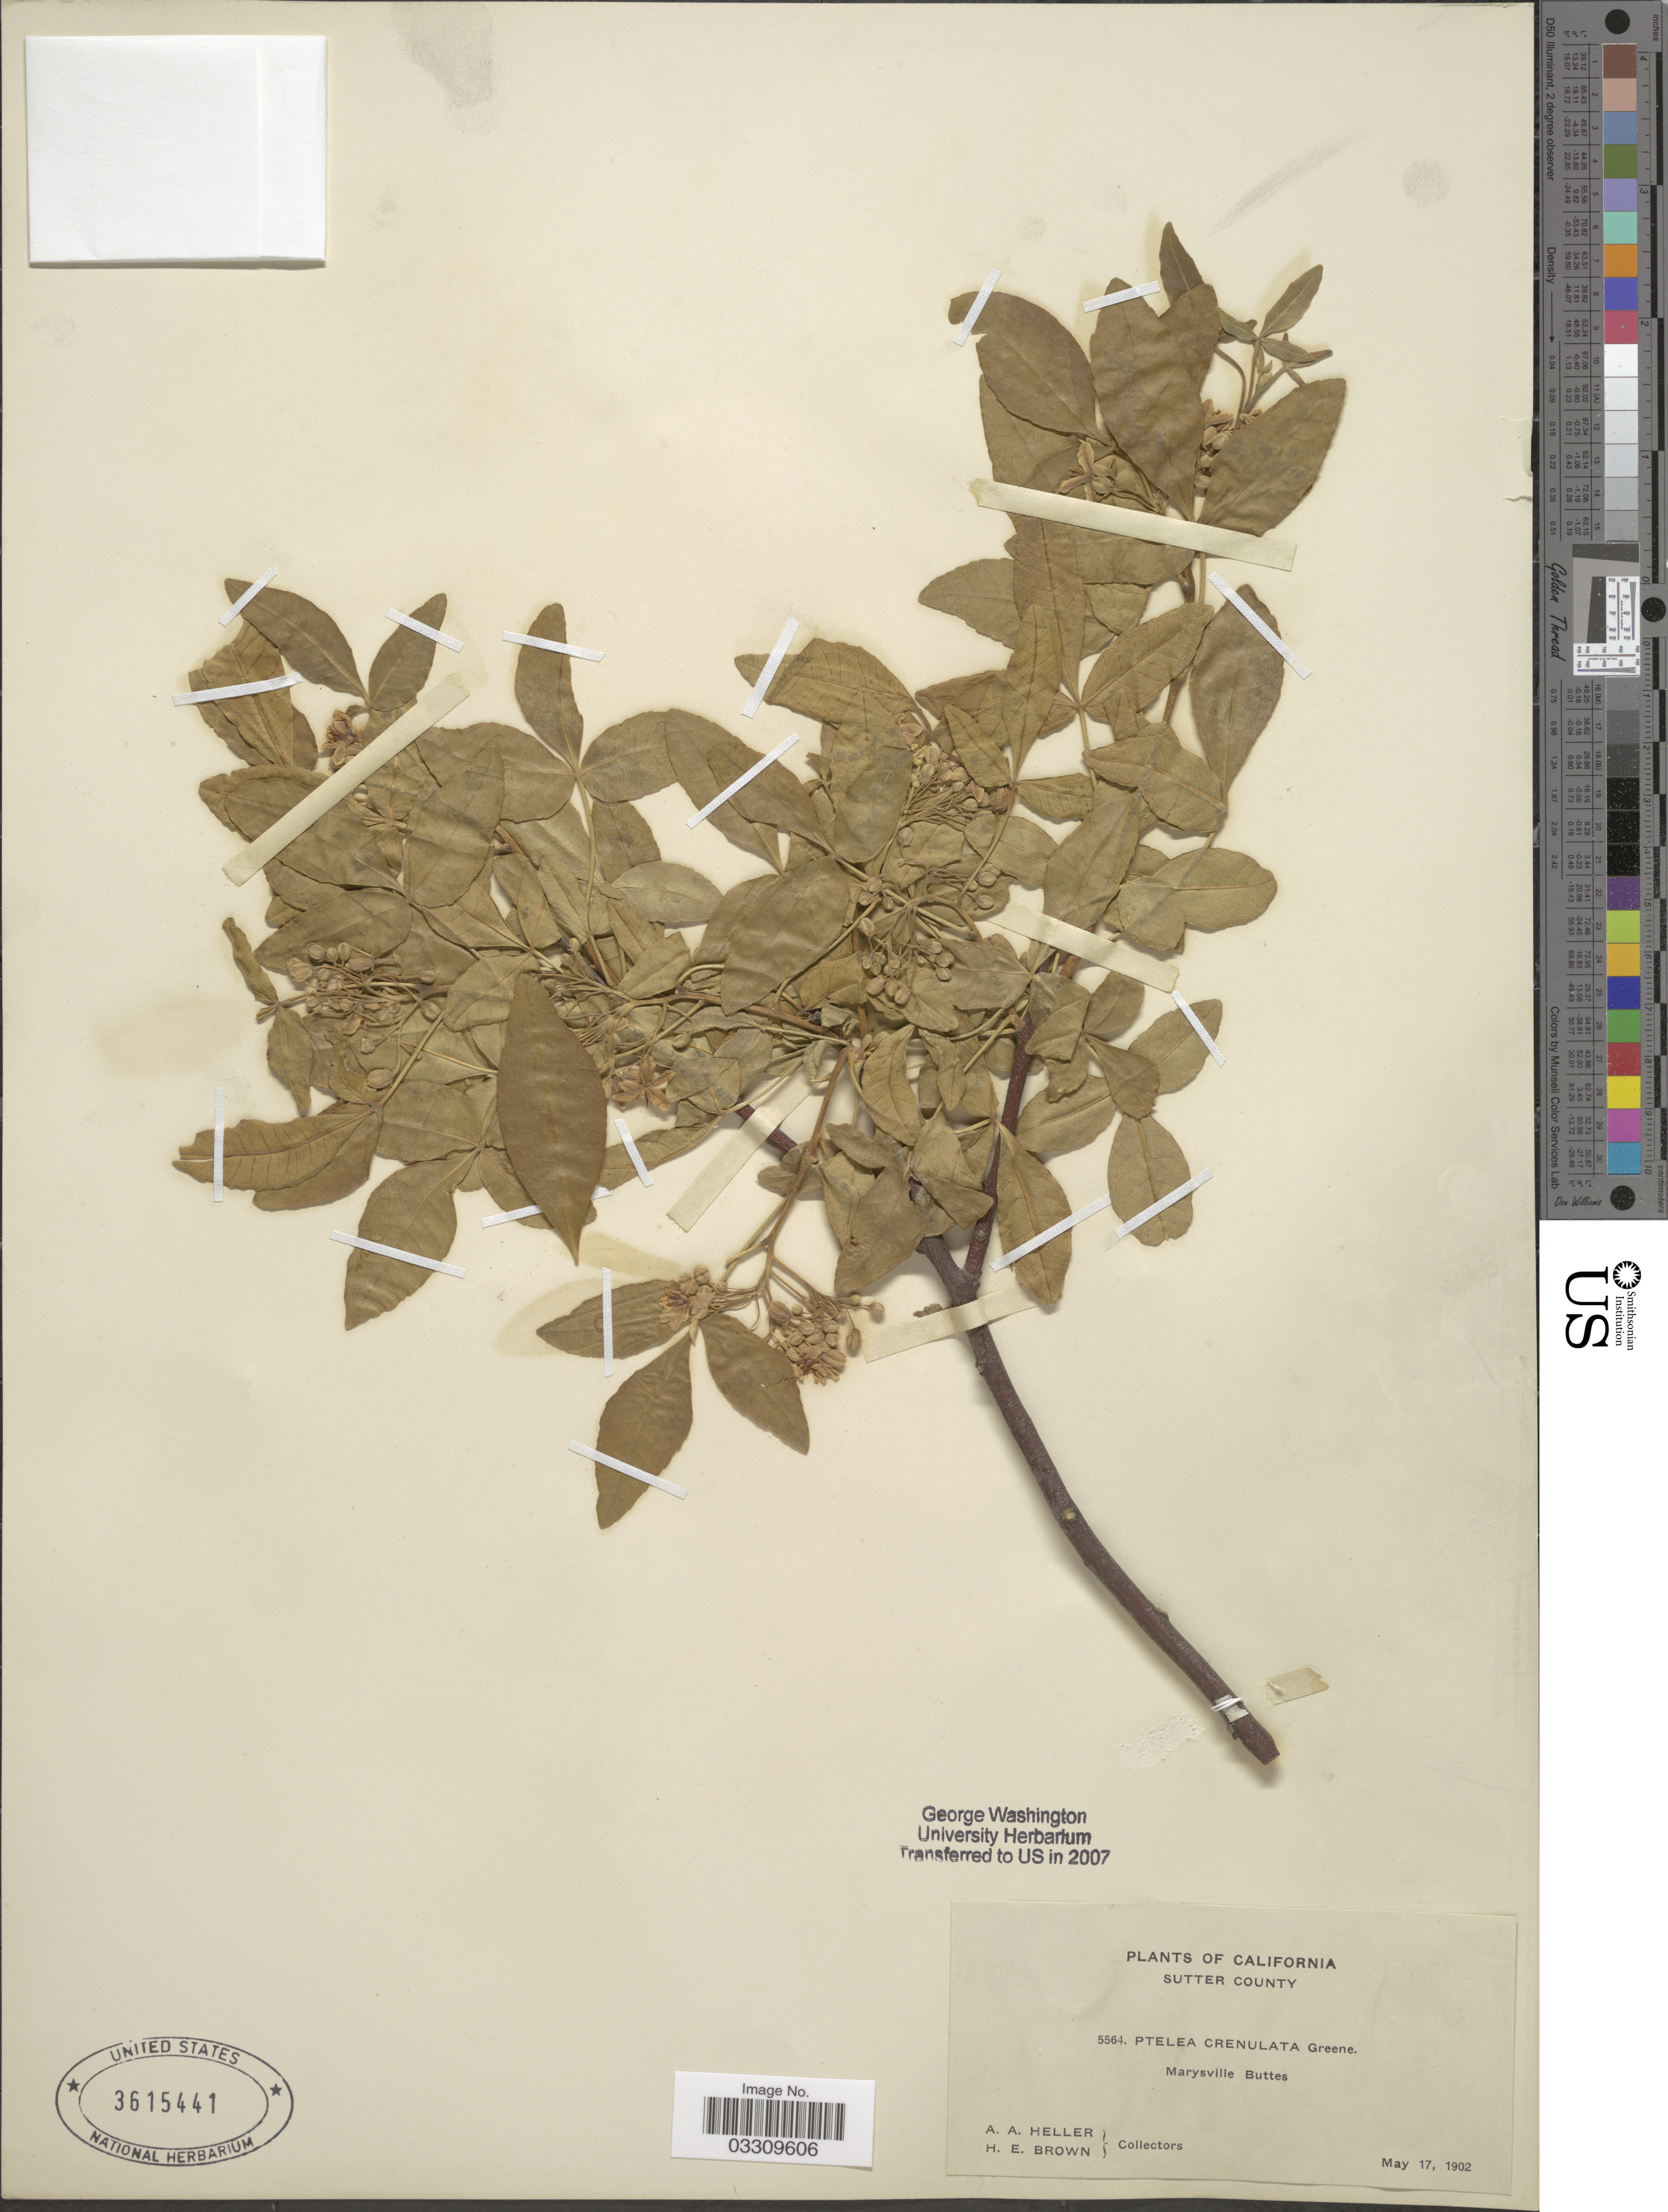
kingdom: Plantae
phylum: Tracheophyta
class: Magnoliopsida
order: Sapindales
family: Rutaceae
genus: Ptelea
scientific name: Ptelea crenulata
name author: Greene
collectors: A. A. Heller & H. E. Brown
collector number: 5564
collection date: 1902-05-17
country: United States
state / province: California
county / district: Sutter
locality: Sutter County, Marysville Buttes.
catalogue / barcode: US 3615441